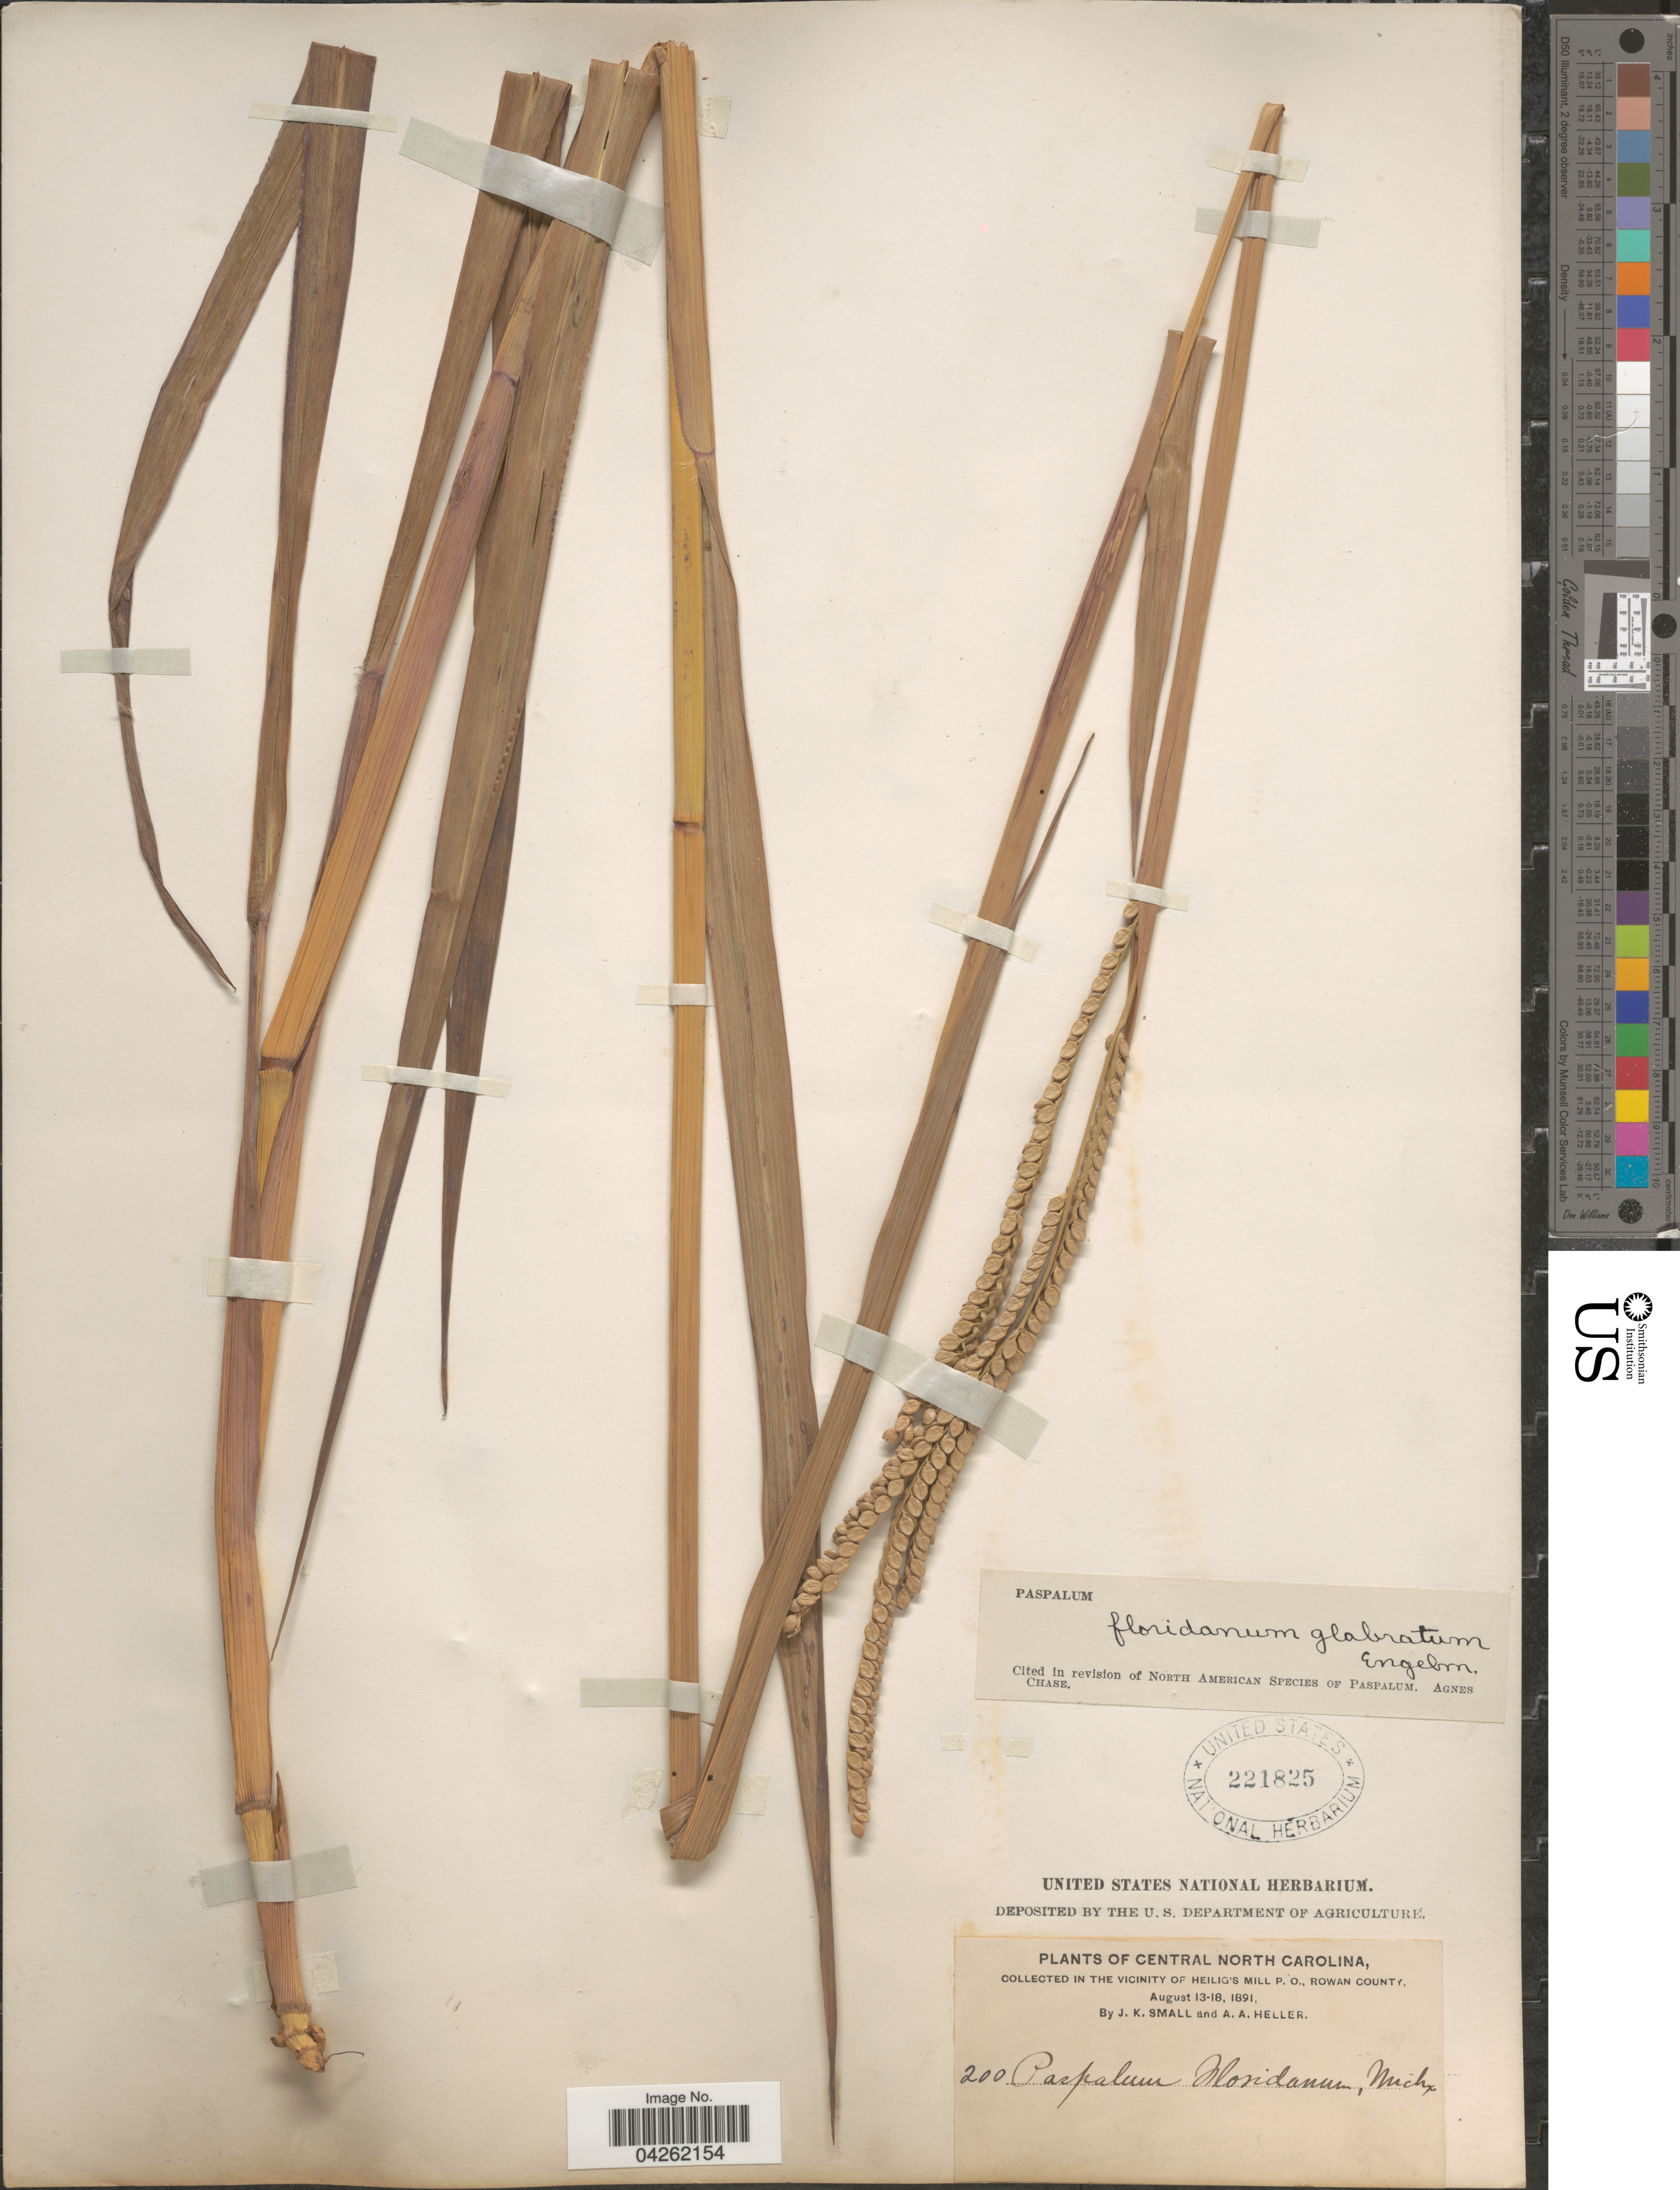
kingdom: Plantae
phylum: Tracheophyta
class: Liliopsida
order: Poales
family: Poaceae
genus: Paspalum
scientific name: Paspalum floridanum var. glabratum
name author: Engelm. ex Vasey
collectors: J. K. Small & A. A. Heller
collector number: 200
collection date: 1891-08-13/1891-08-18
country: United States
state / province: North Carolina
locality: Central North Carolina, in the vicinity of Heilig's Mill P. O., Rowan County.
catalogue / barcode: US 221825